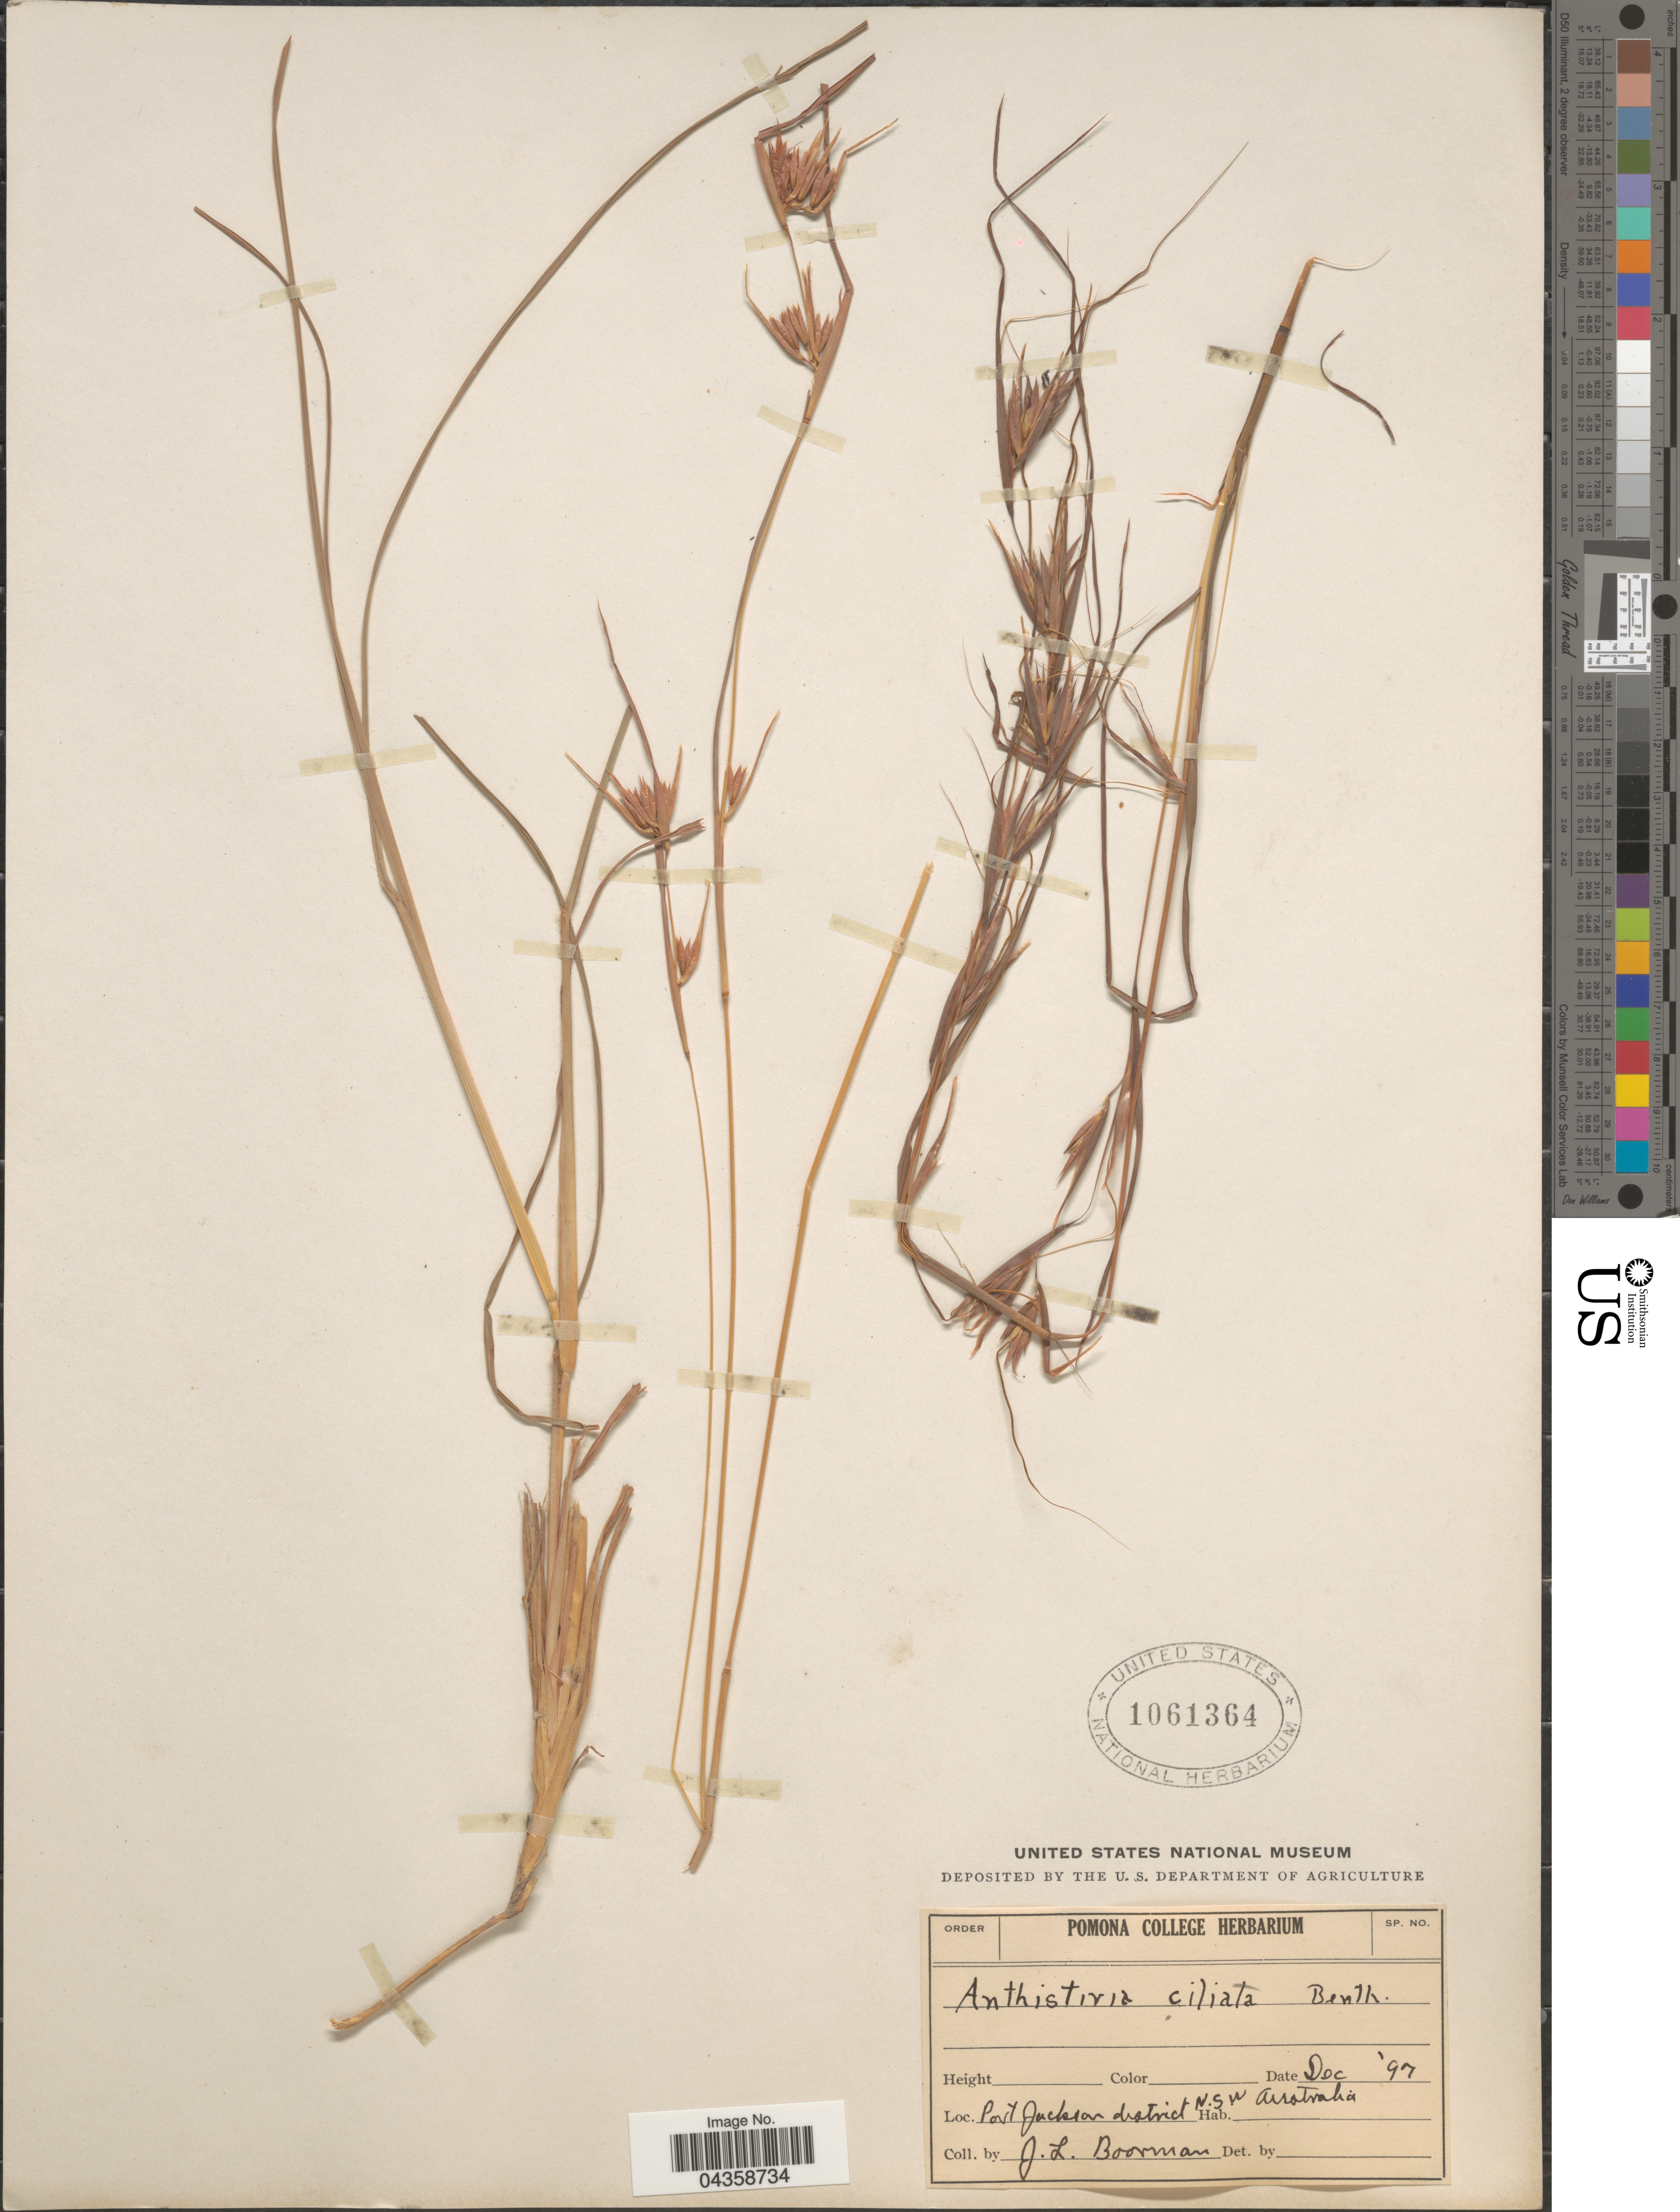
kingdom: Plantae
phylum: Tracheophyta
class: Liliopsida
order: Poales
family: Poaceae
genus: Themeda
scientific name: Themeda triandra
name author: Forssk.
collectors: J. Boorman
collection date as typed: Transcribed d/m/y: /12/97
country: Australia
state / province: New South Wales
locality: Port Jackson district.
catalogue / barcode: US 1061364